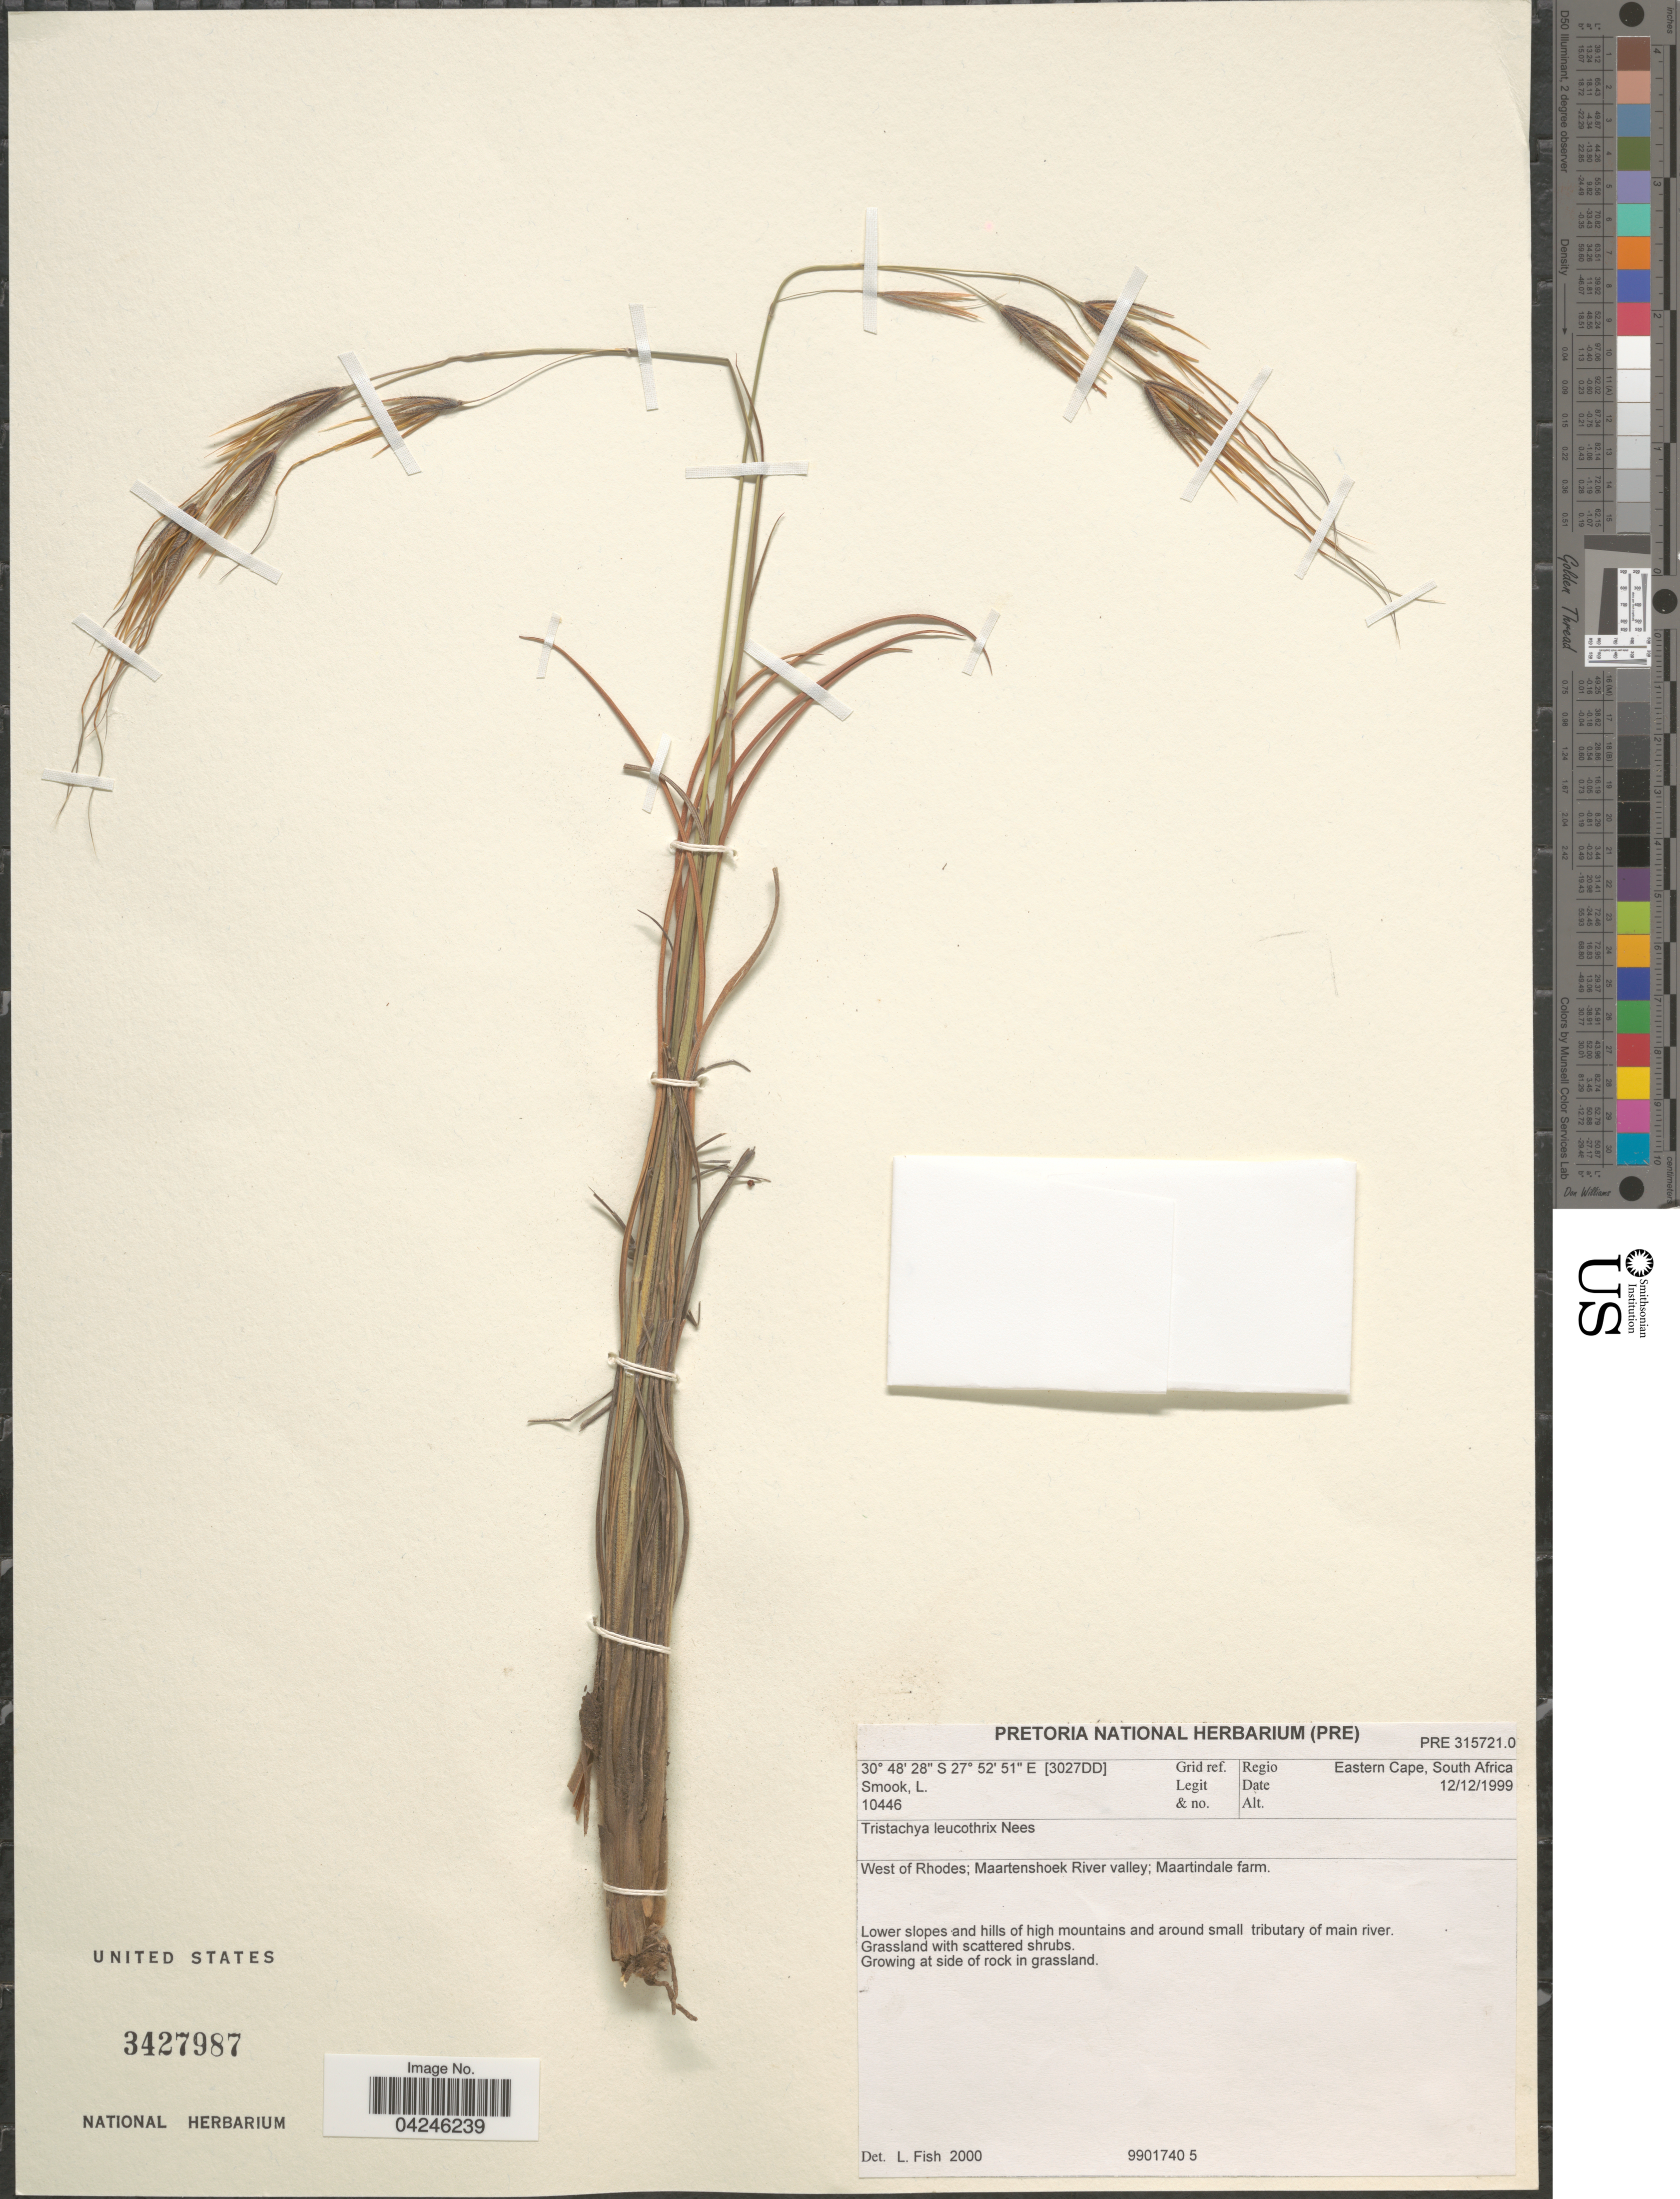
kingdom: Plantae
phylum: Tracheophyta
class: Liliopsida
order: Poales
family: Poaceae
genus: Tristachya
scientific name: Tristachya leucothrix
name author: Trin. ex Nees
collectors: L. Smook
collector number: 10446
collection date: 1999-12-12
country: South Africa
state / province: Eastern Cape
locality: Grid ref. [3027DD]. Regio Eastern Cape. West of Rhodes; Maartenshoek River valley; Maartindale farm. Lower slopes and hills of high mountains and around small tributary of main river.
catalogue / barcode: US 3427987